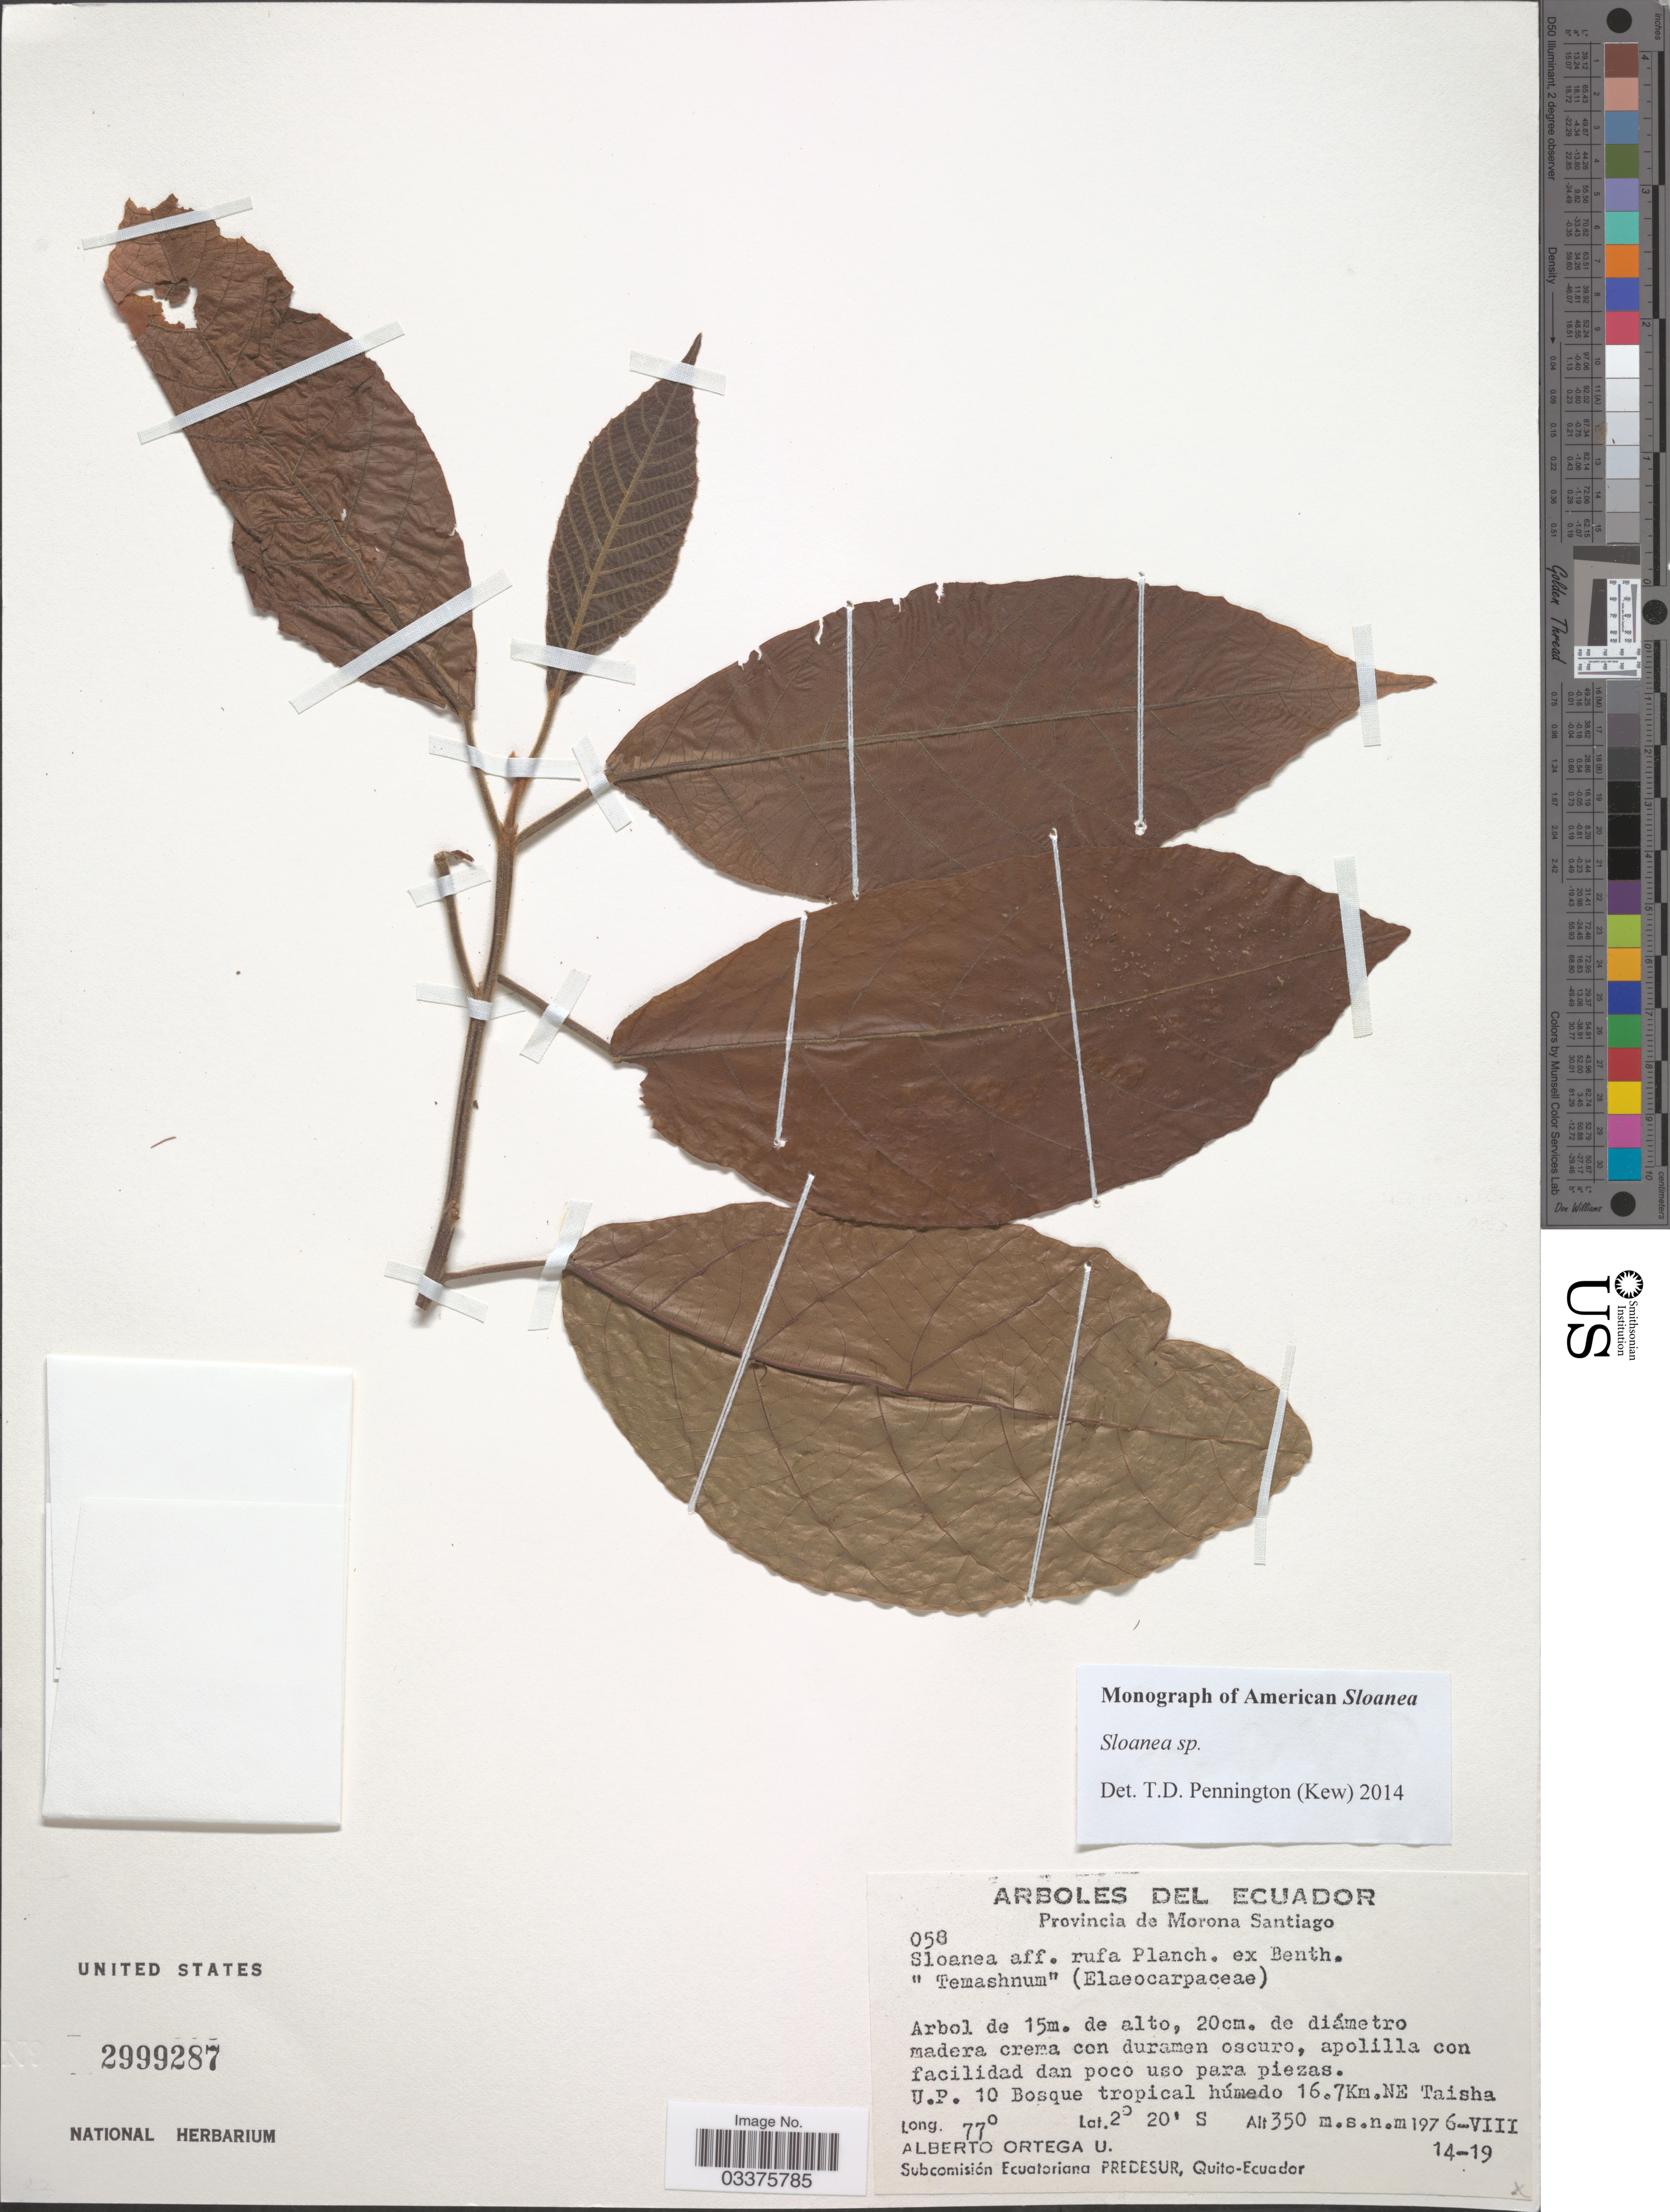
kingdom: Plantae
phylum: Tracheophyta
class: Magnoliopsida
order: Oxalidales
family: Elaeocarpaceae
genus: Sloanea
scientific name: Sloanea sp.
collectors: A. T. Ortega U.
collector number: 058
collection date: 1976-08-14/1976-08-19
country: Ecuador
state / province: Morona-Santiago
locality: U.P. 10 Bosque tropical húmedo 16.7 Km. NE Taisha.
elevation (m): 350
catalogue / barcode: US 2999287